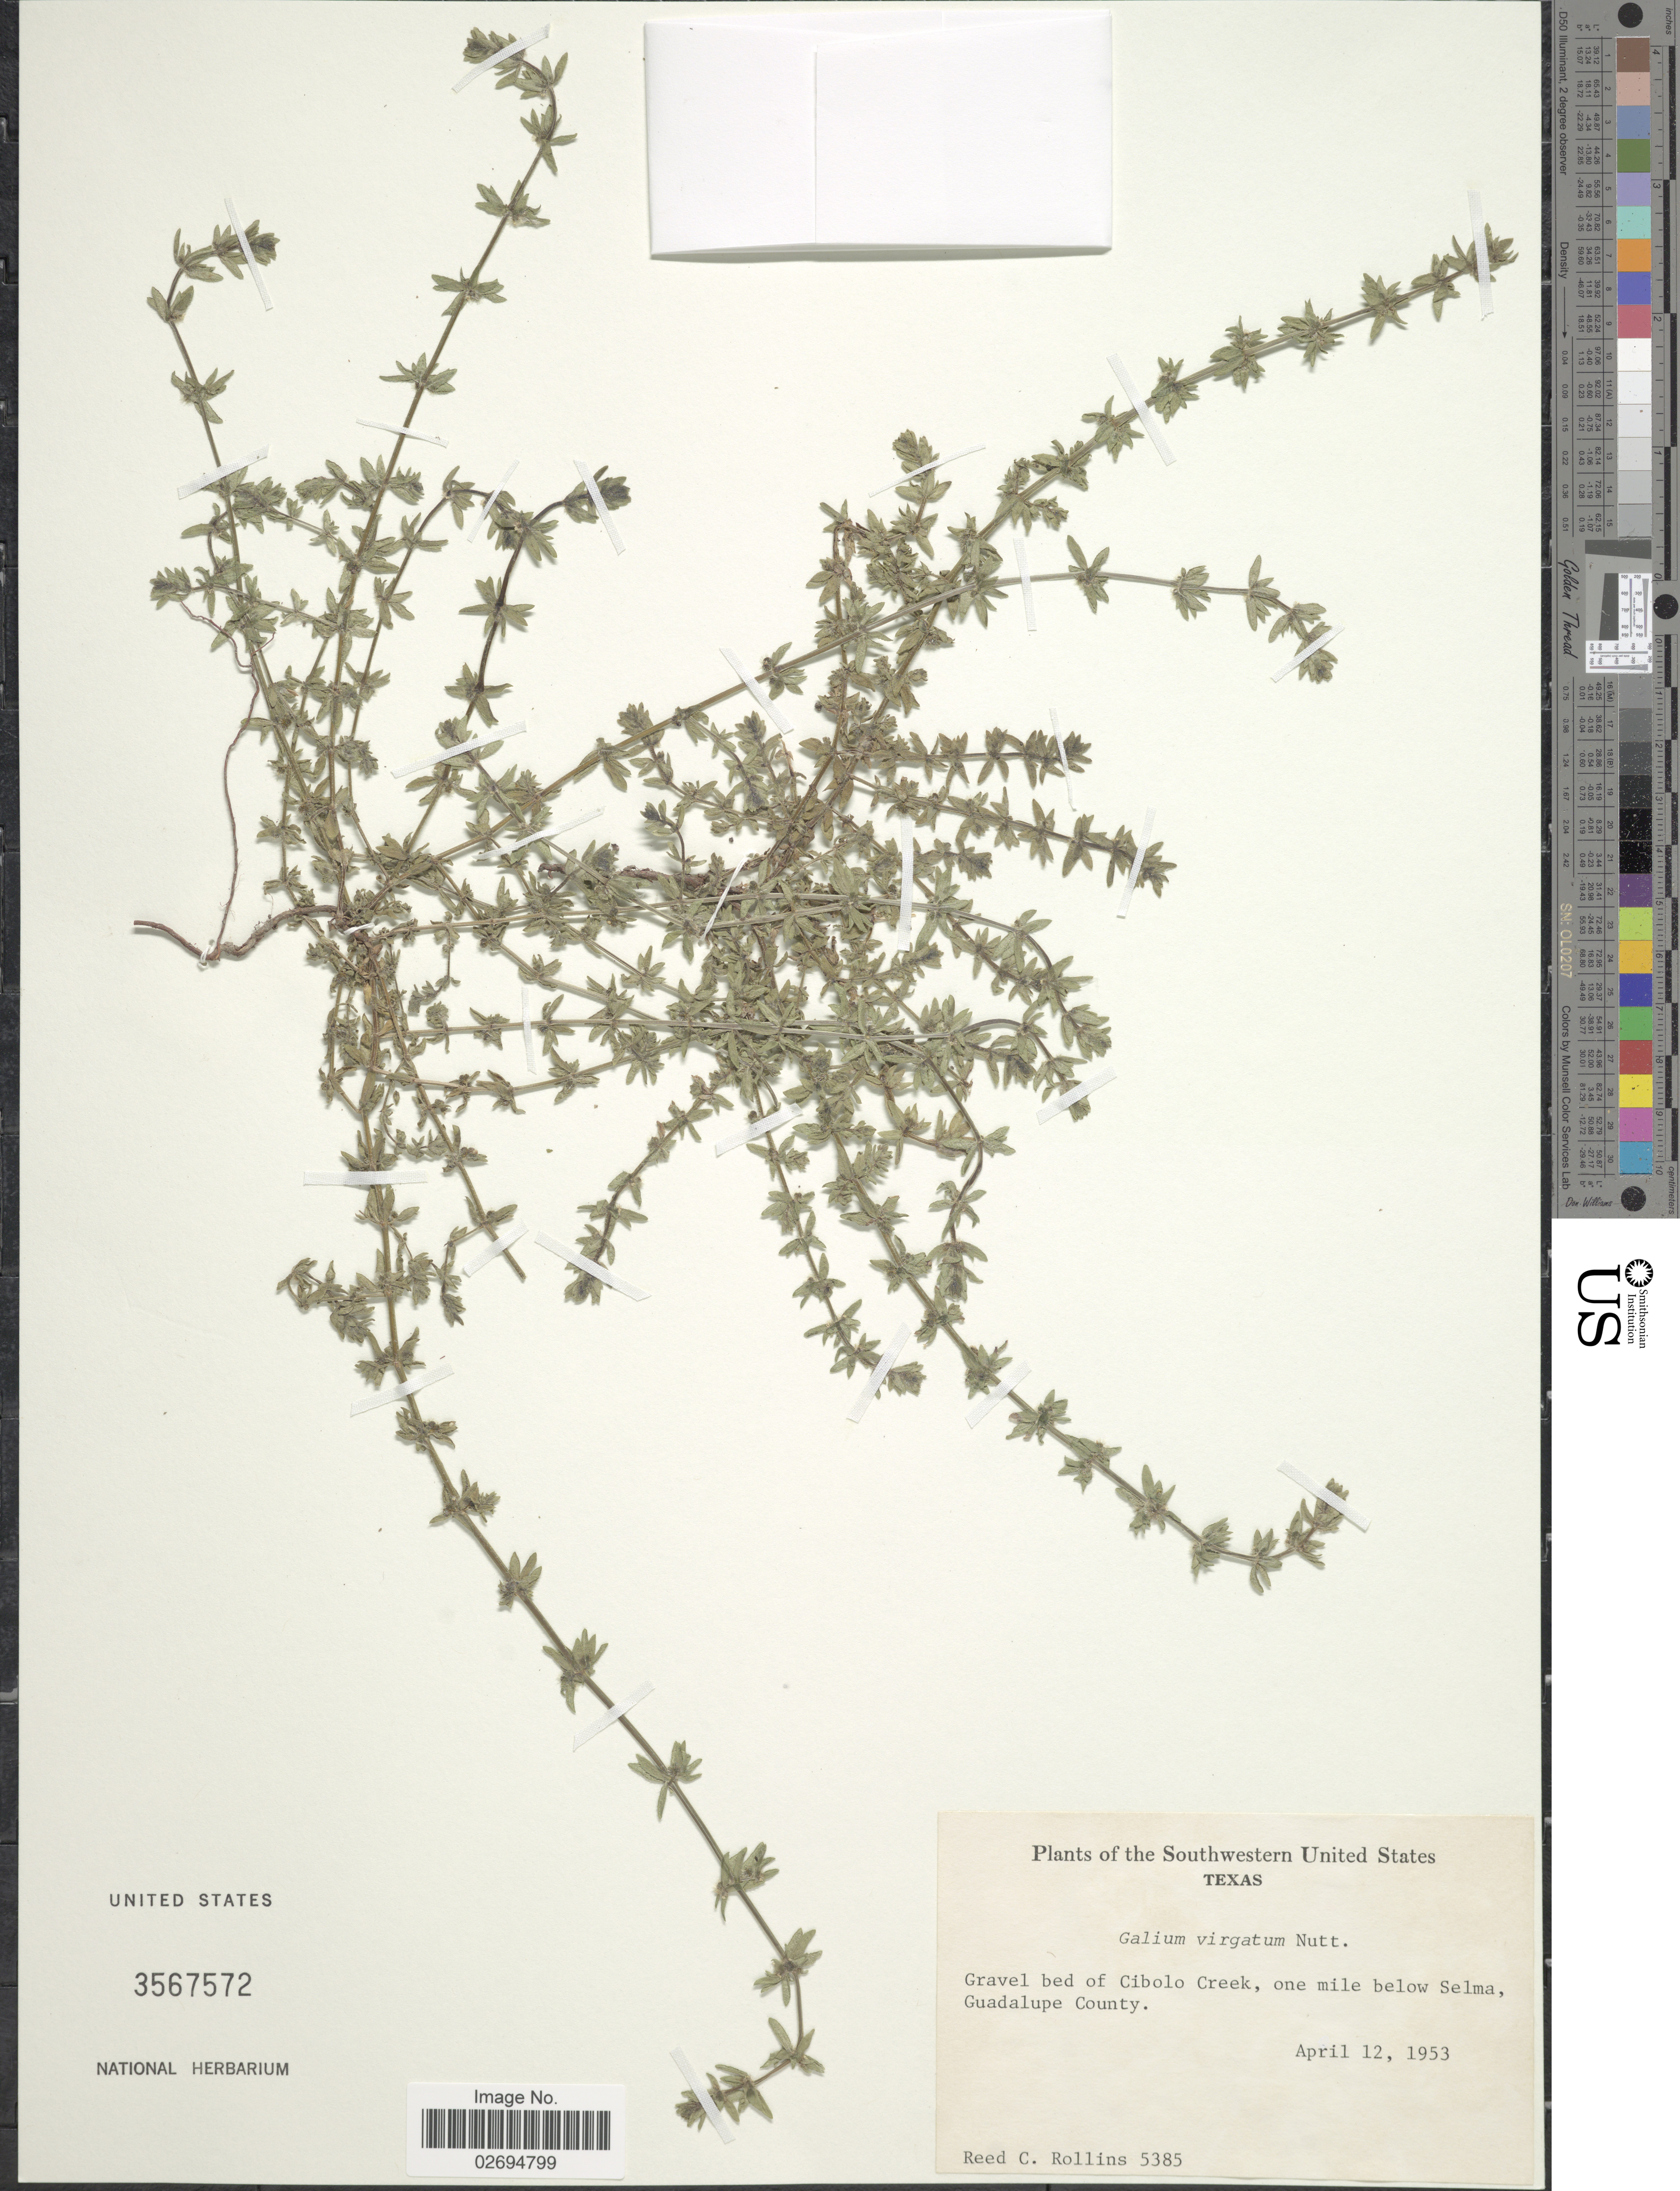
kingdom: Plantae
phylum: Tracheophyta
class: Magnoliopsida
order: Gentianales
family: Rubiaceae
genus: Galium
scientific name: Galium virgatum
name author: Nutt.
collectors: R. C. Rollins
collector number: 5385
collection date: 1953-04-12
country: United States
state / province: Texas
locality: Gravel bed of Cibolo Creek, one mile below Selma, Guadalupe County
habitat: gravel bed of Cibolo Creek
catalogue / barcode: US 3567572